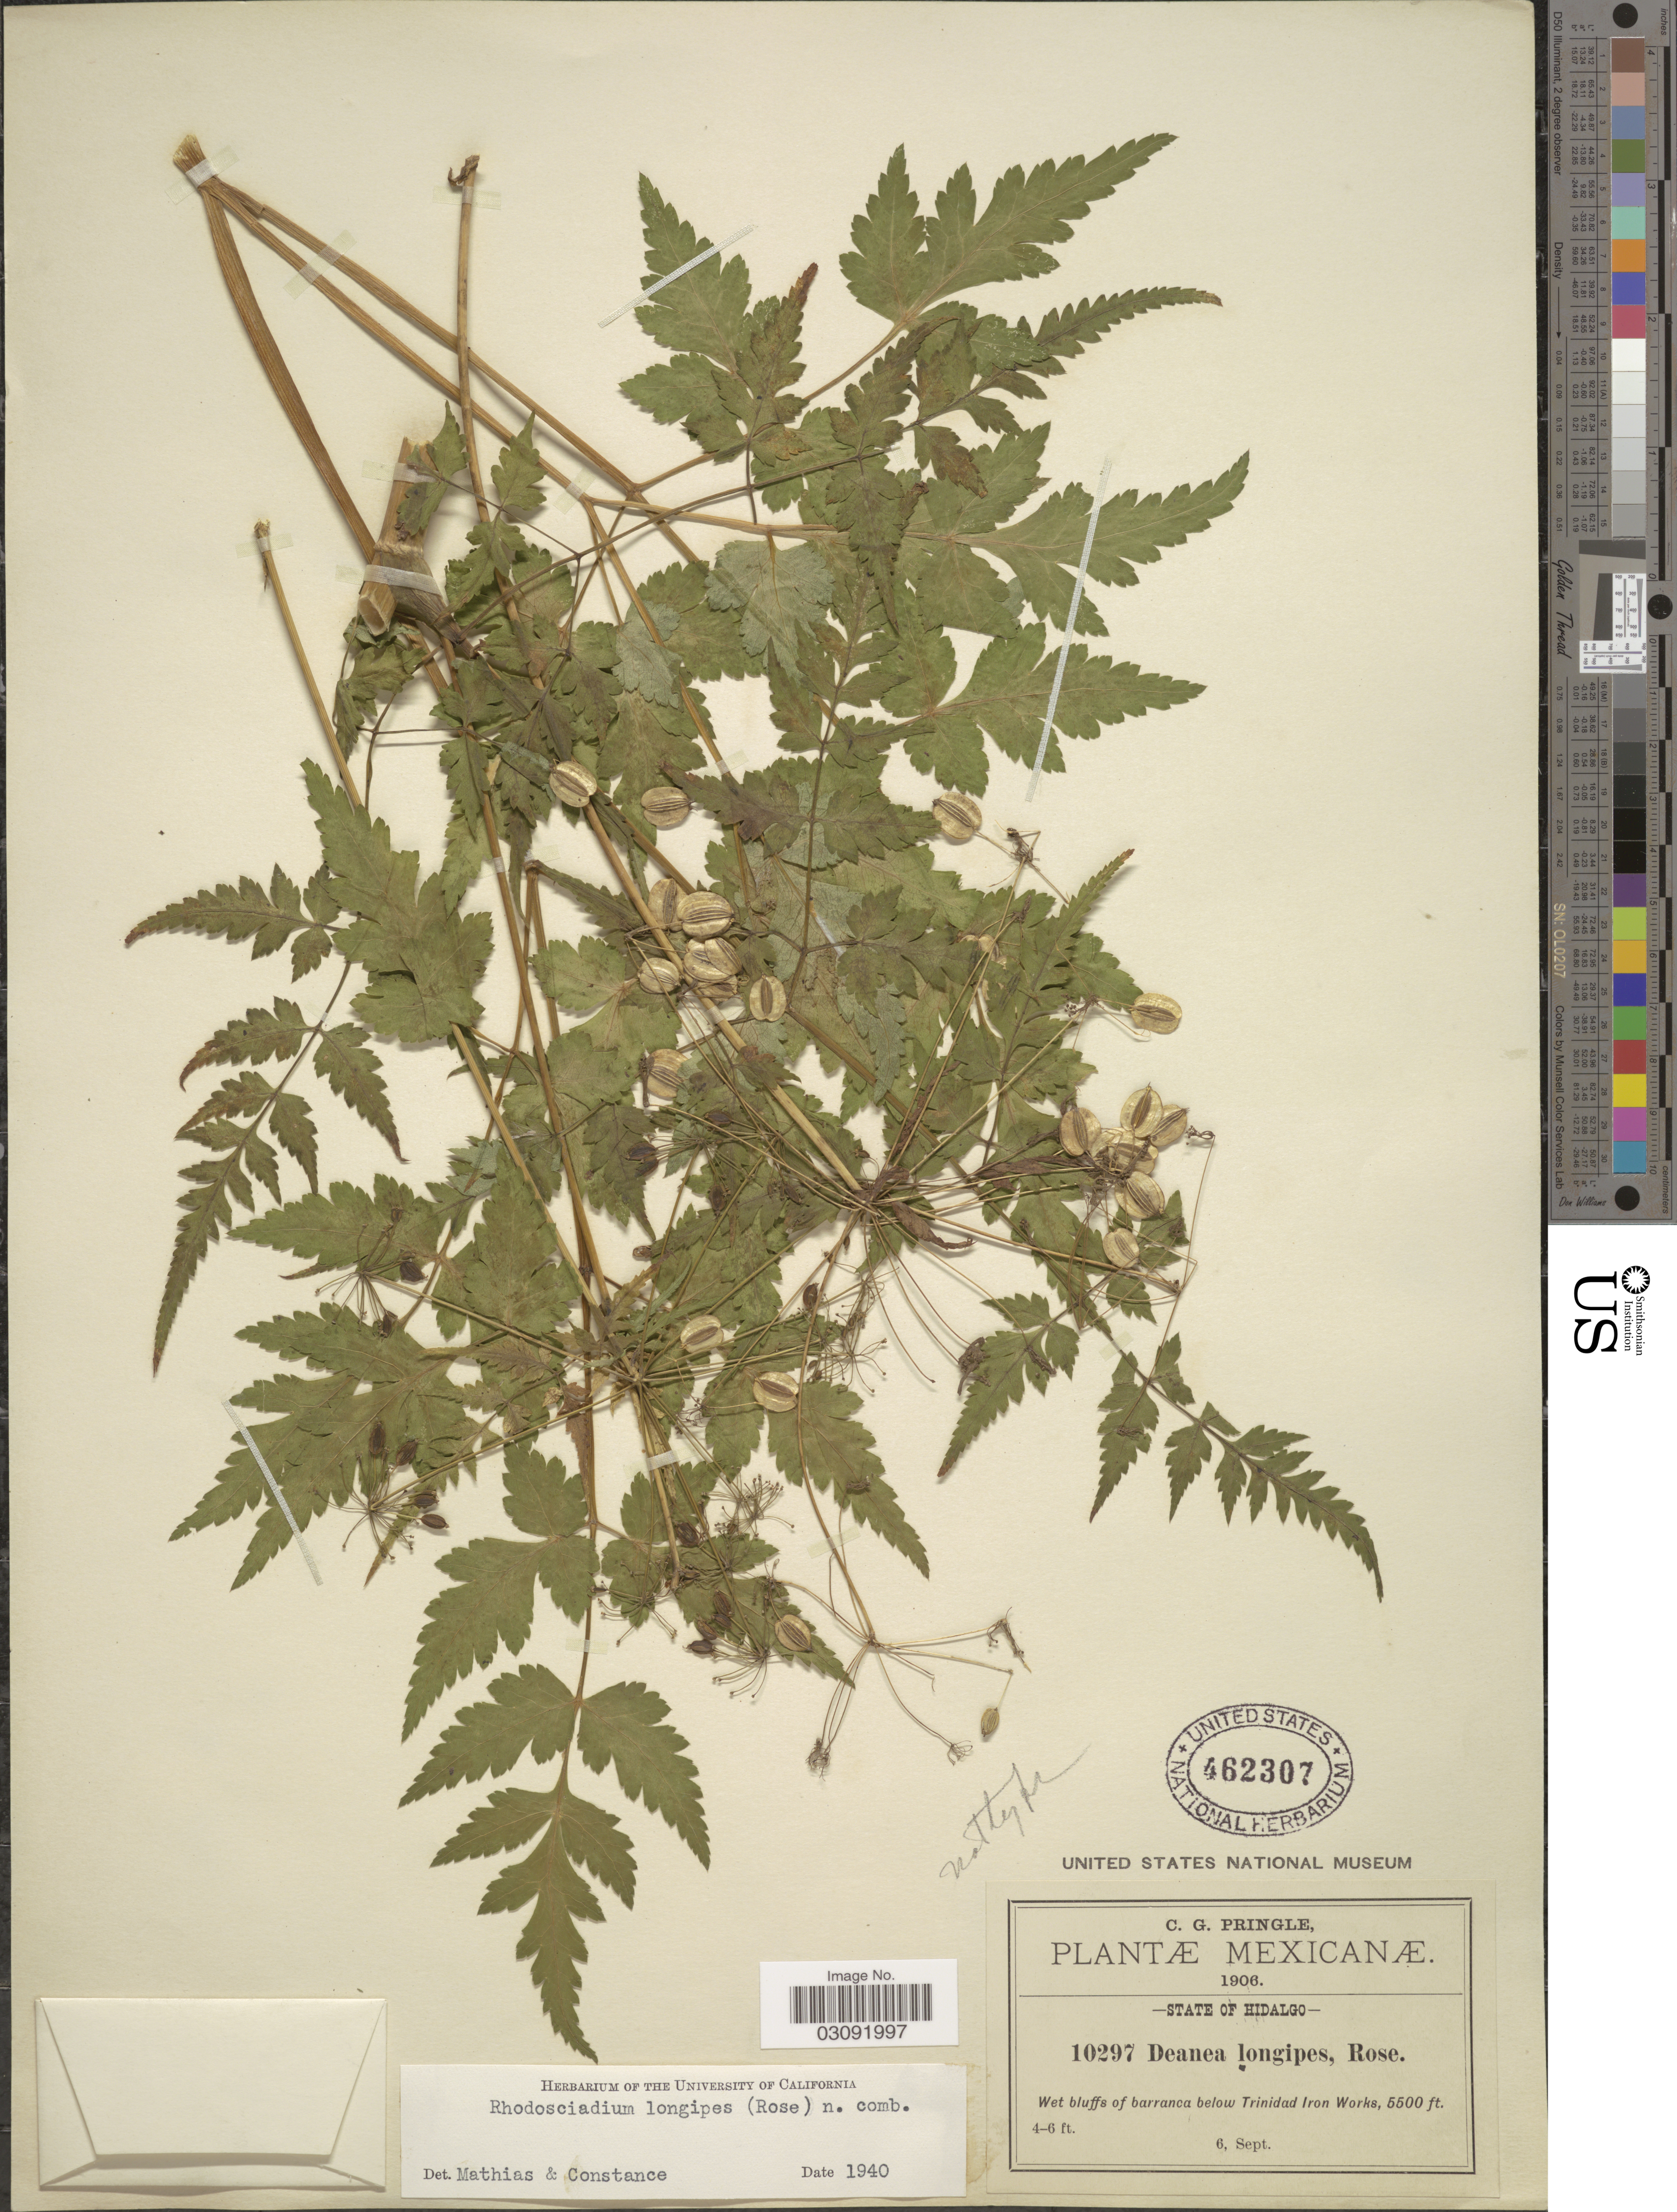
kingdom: Plantae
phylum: Tracheophyta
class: Magnoliopsida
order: Apiales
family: Apiaceae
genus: Rhodosciadium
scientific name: Rhodosciadium longipes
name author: (Rose) Mathias & Constance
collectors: C. G. Pringle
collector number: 10297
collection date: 1906-09-06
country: Mexico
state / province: Hidalgo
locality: Wet bluffs of barranca below Trinidad Iron Works.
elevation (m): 1676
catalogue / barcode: US 462307